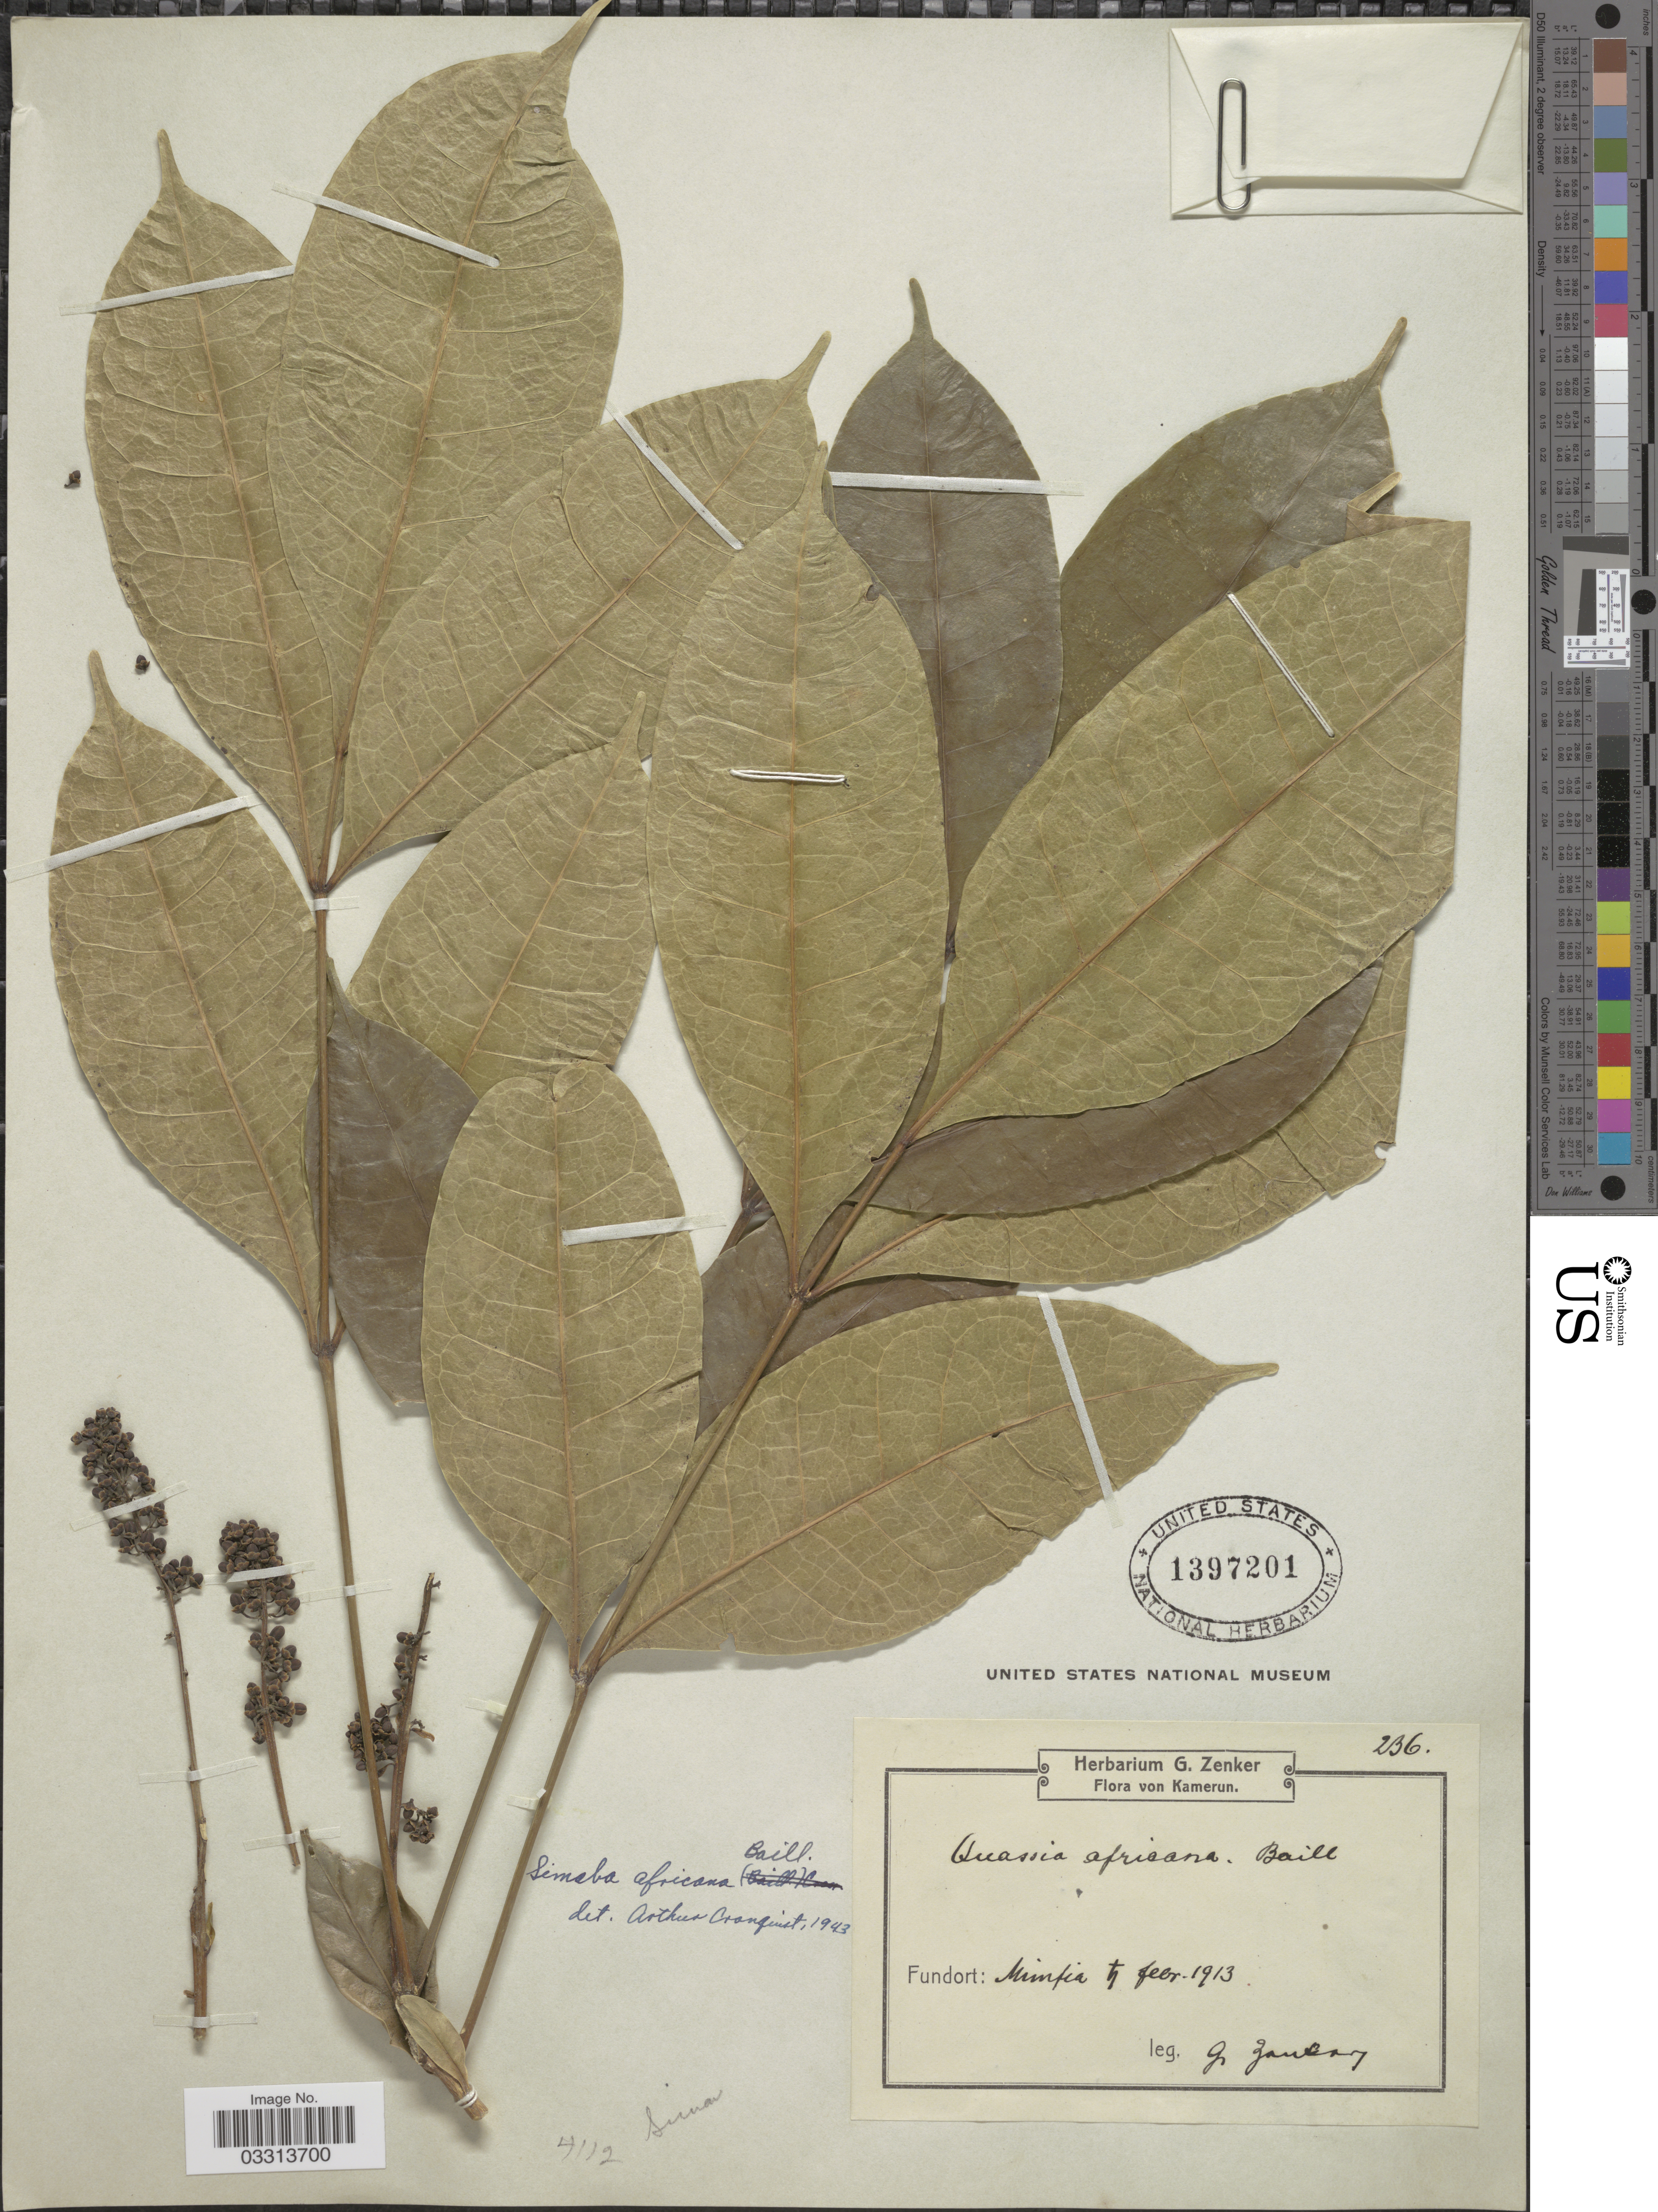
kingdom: Plantae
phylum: Tracheophyta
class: Magnoliopsida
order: Sapindales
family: Simaroubaceae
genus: Simaba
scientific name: Simaba africana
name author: Baill.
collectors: G. A. Zenker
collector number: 236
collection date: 1913-02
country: Cameroon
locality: Kamerun, Fundort: Mimfia.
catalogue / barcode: US 1397201